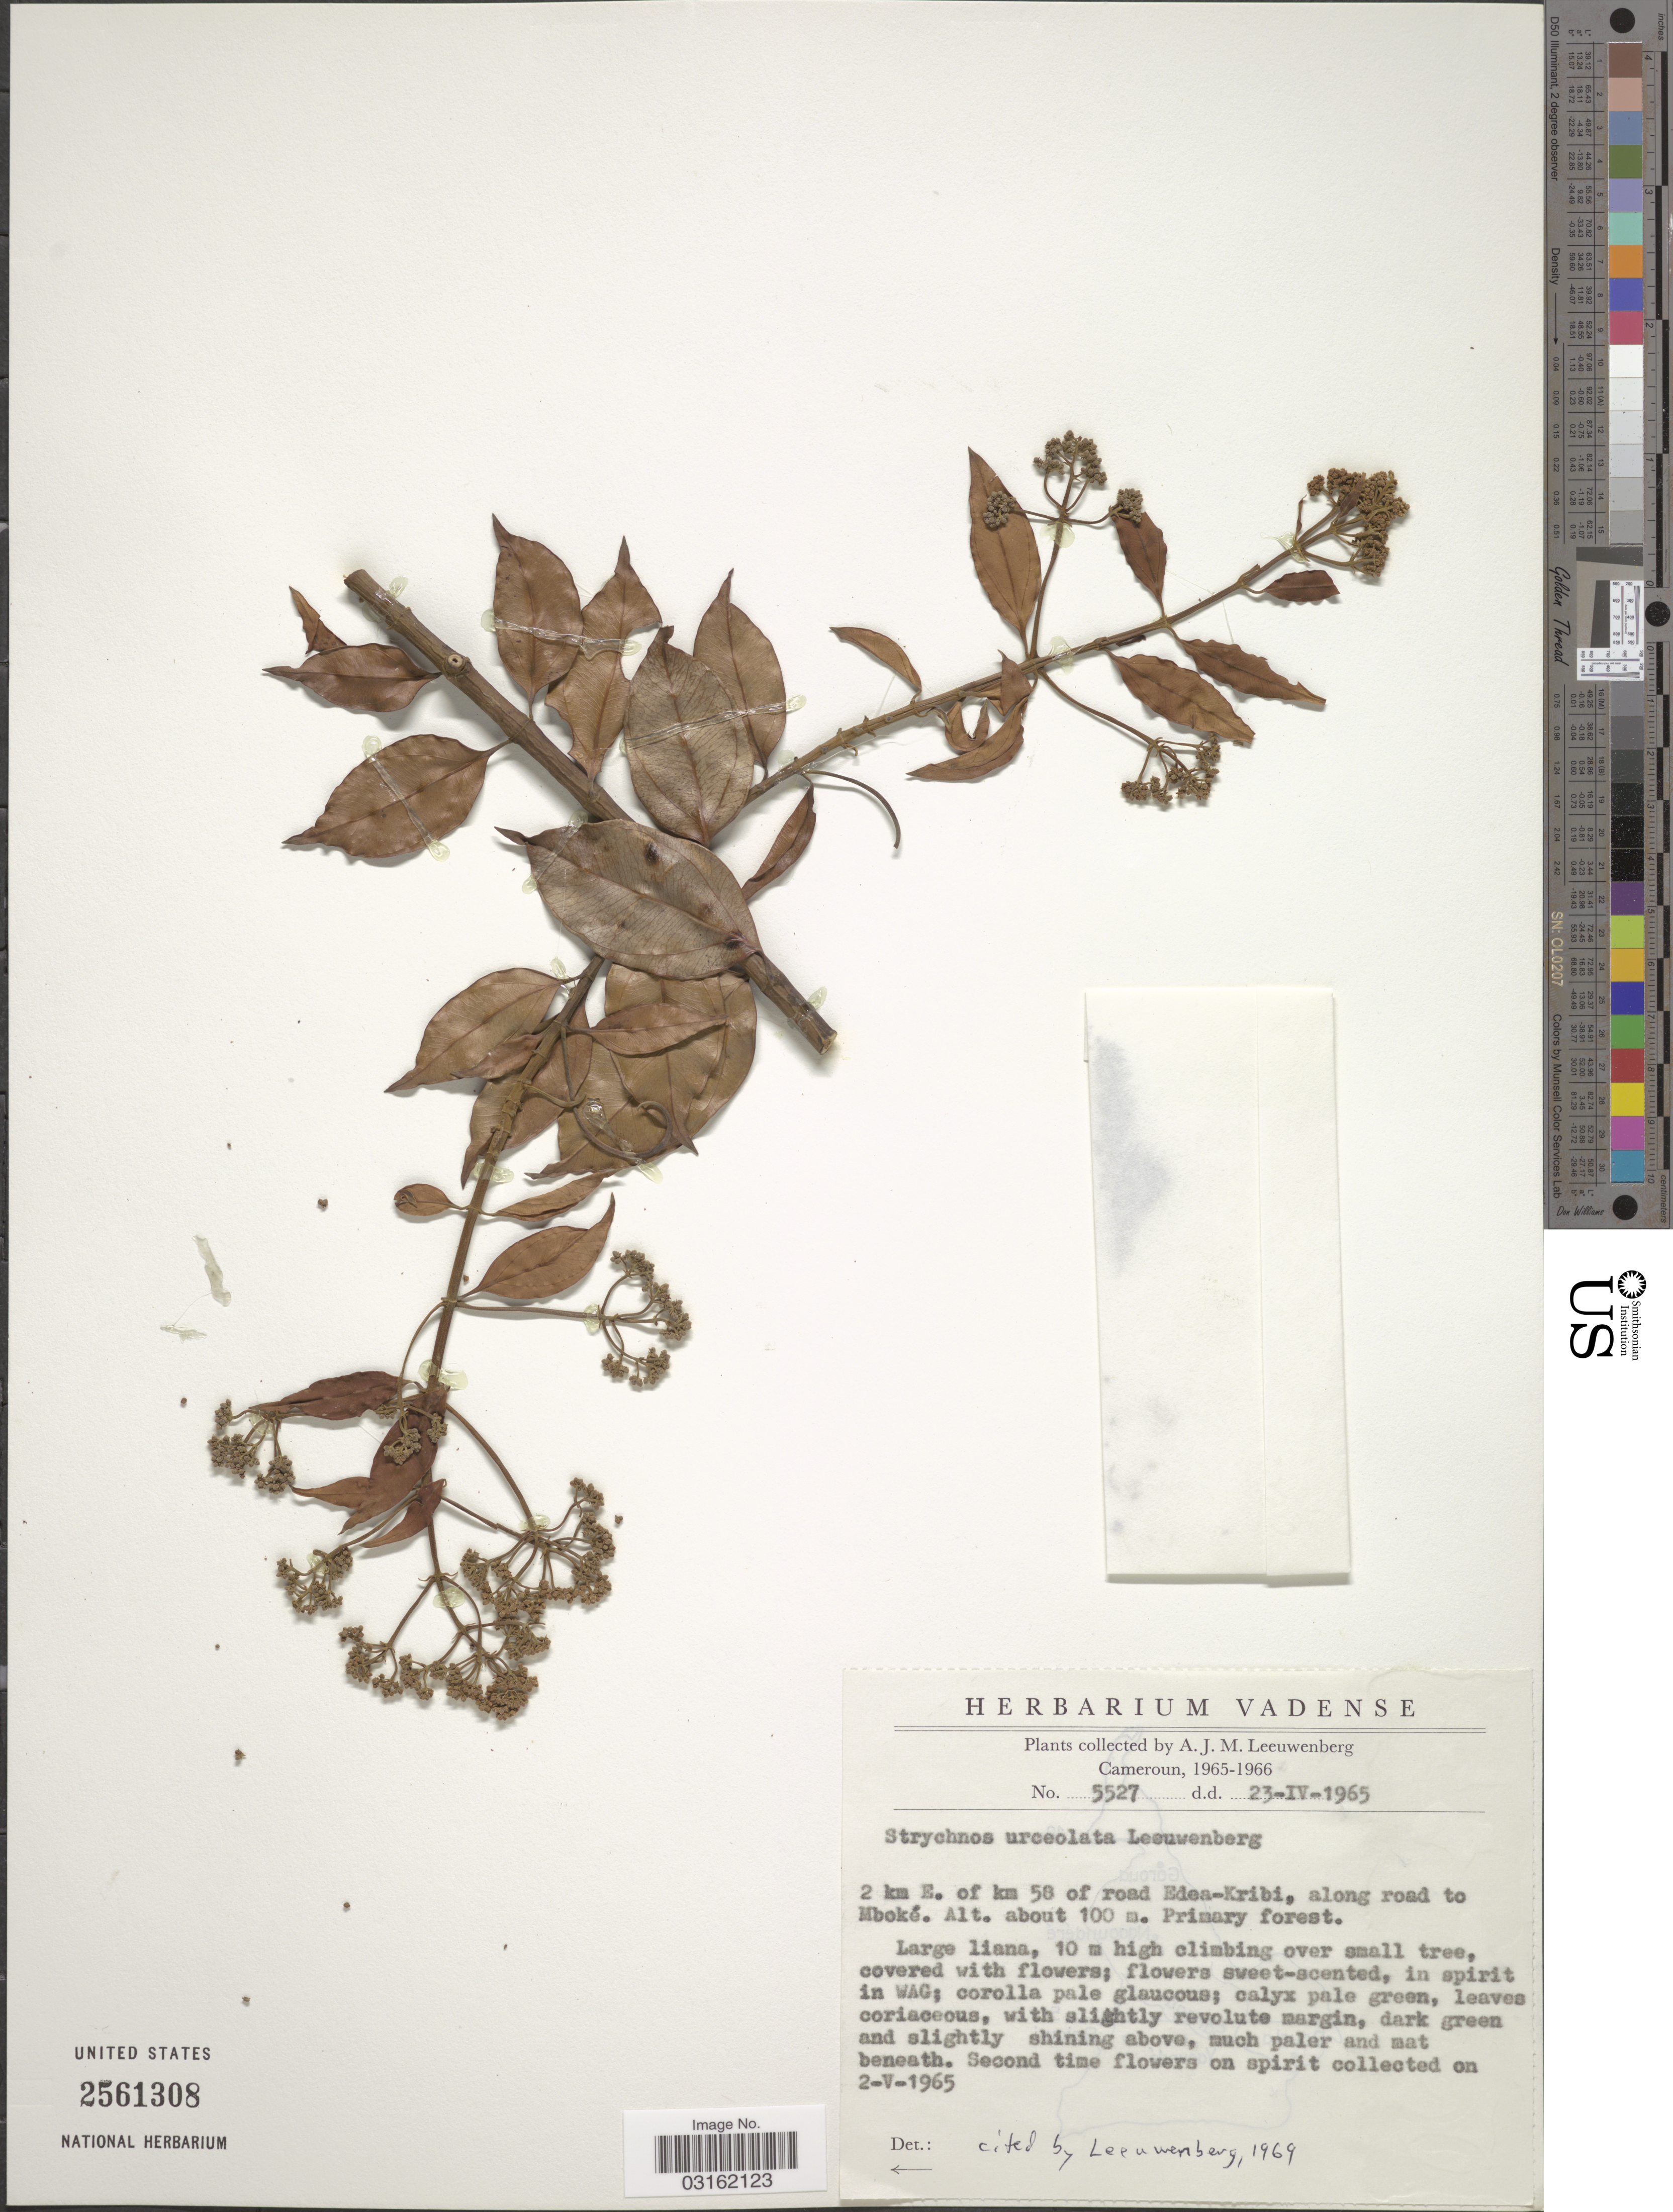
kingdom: Plantae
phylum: Tracheophyta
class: Magnoliopsida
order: Gentianales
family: Loganiaceae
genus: Strychnos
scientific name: Strychnos urceolata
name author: Leeuwenb.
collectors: A. J. M. Leeuwenberg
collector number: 5527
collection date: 1965-04-23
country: Cameroon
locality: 2 km E. of km 58 of road Edea-Kribi, along road to Mboké.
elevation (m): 100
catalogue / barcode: US 2561308